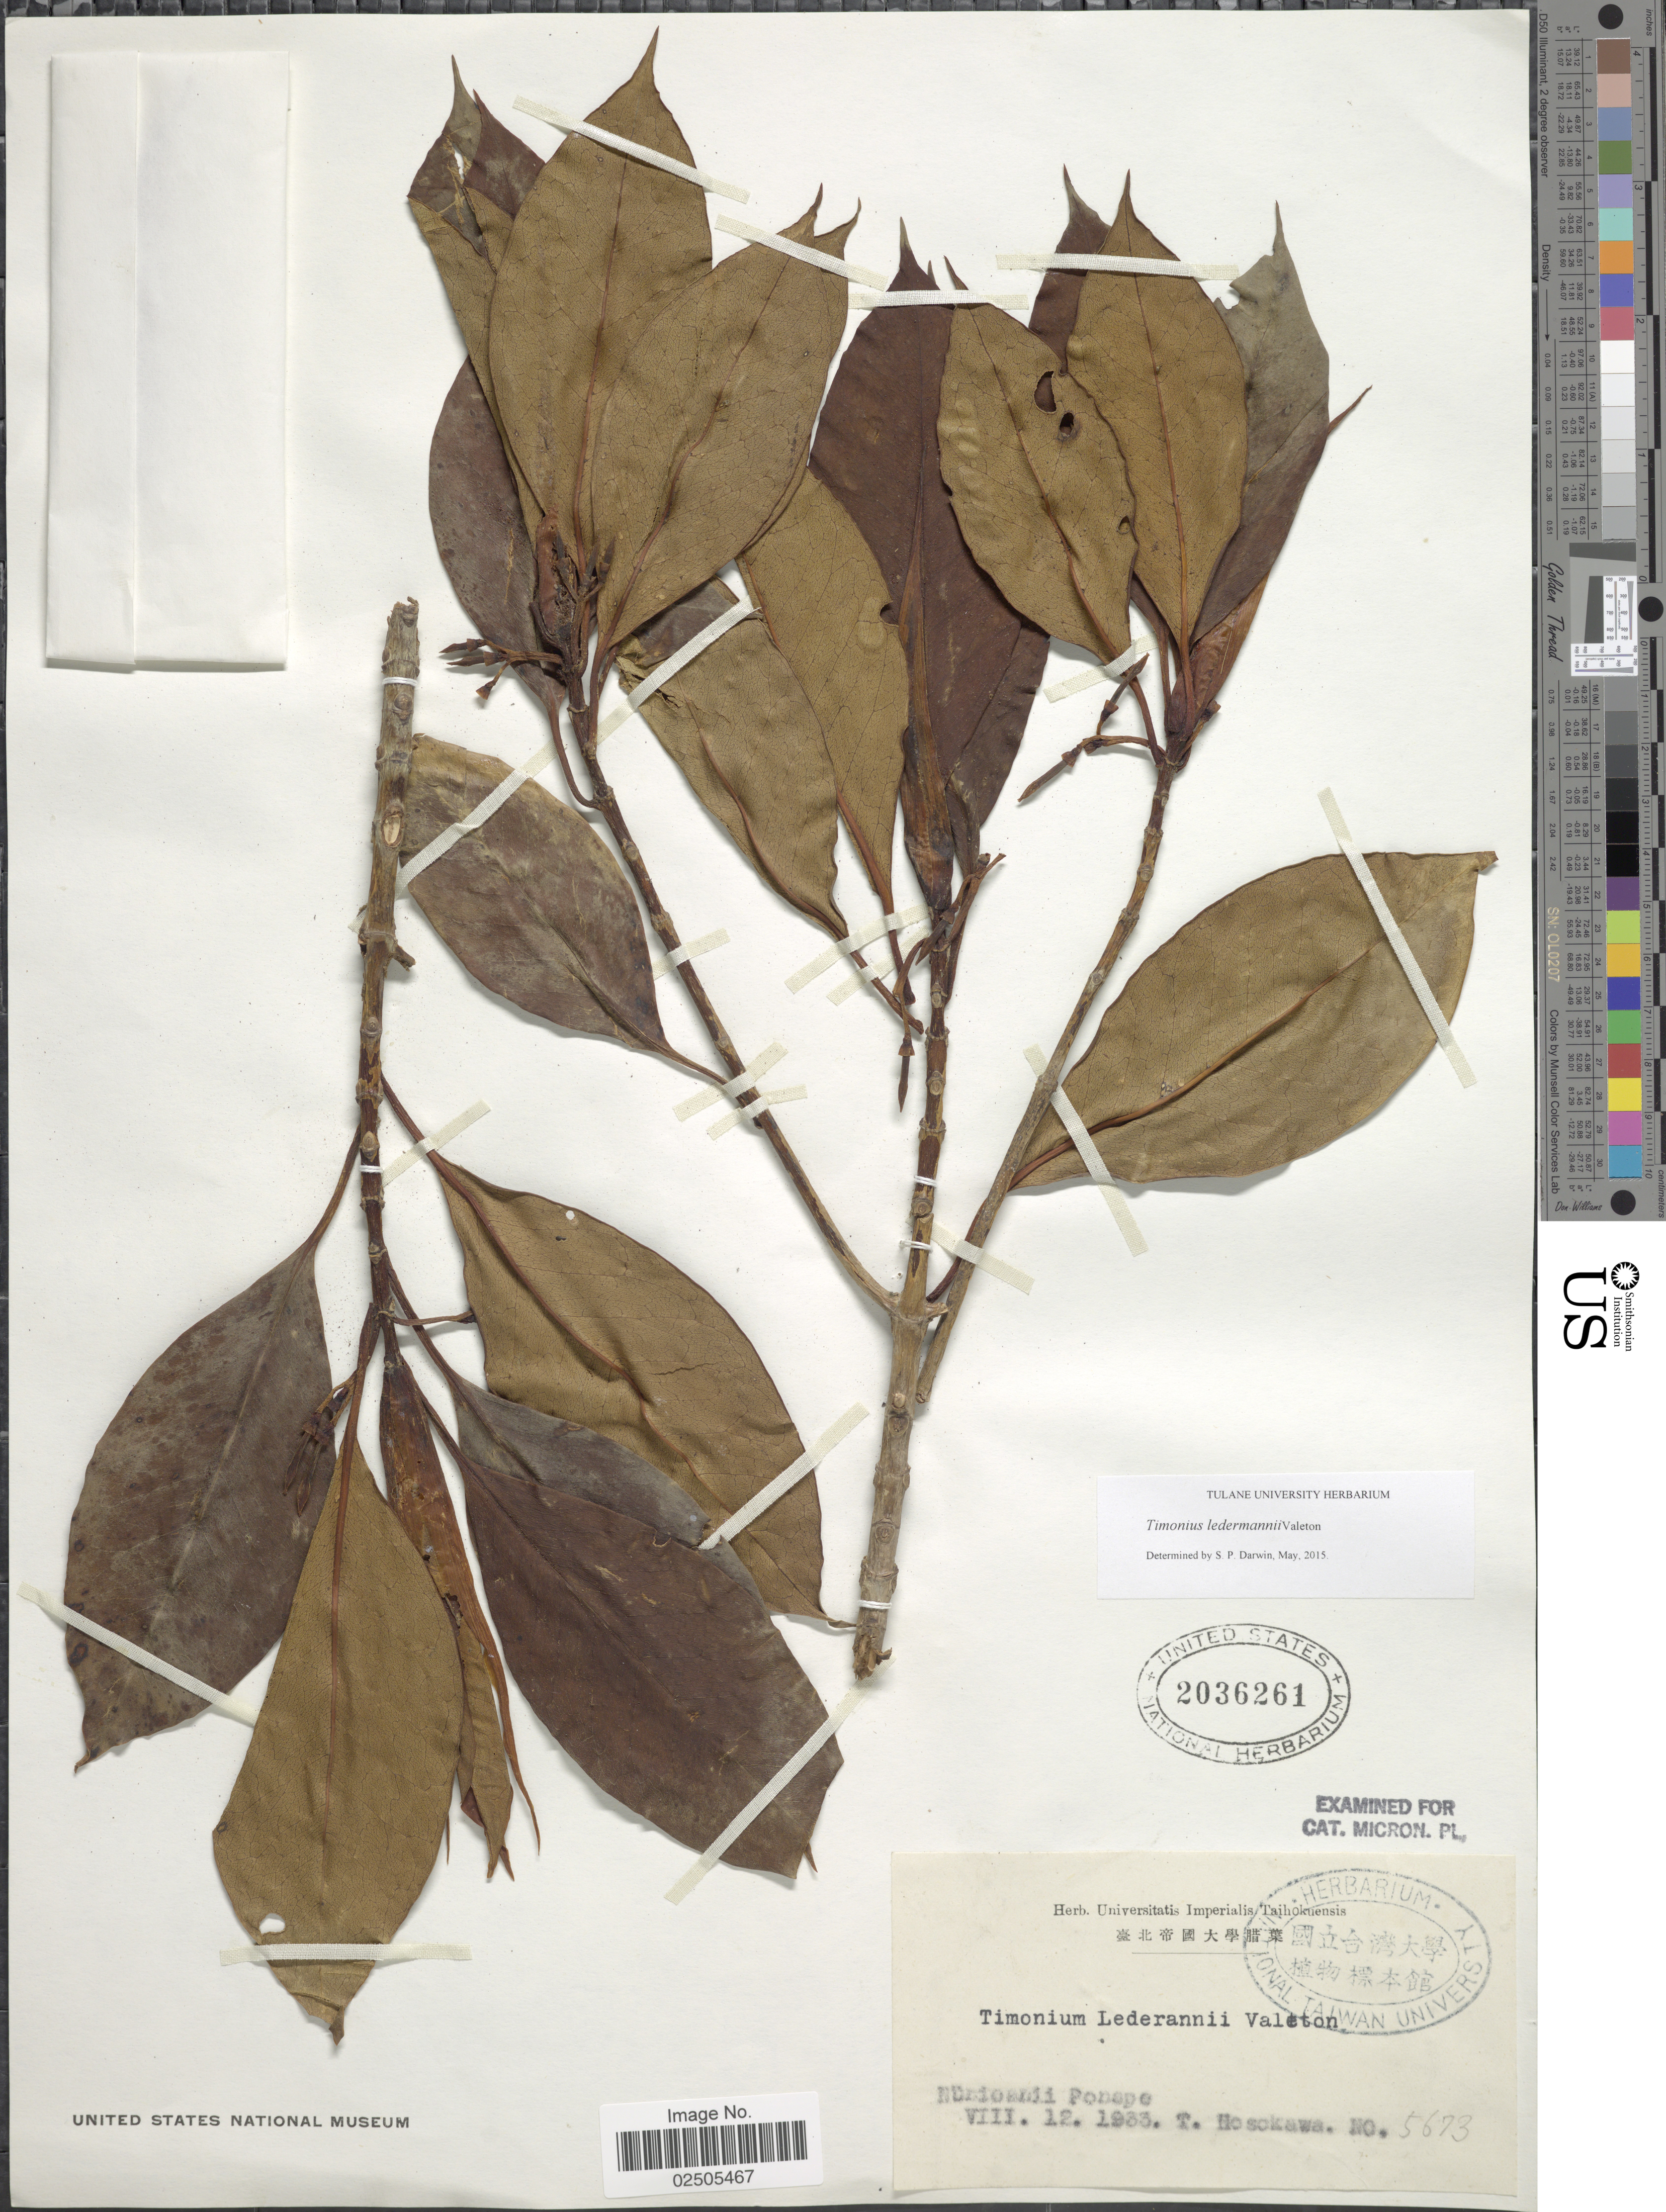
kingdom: Plantae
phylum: Tracheophyta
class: Magnoliopsida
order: Gentianales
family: Rubiaceae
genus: Timonius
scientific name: Timonius ledermannii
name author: Valeton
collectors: T. Hosokawa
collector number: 5673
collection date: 1933-08-12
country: Micronesia, Federated States of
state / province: Pohnpei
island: Pohnpei [Ponape]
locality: Nunioanii Ponape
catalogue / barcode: US 2036261